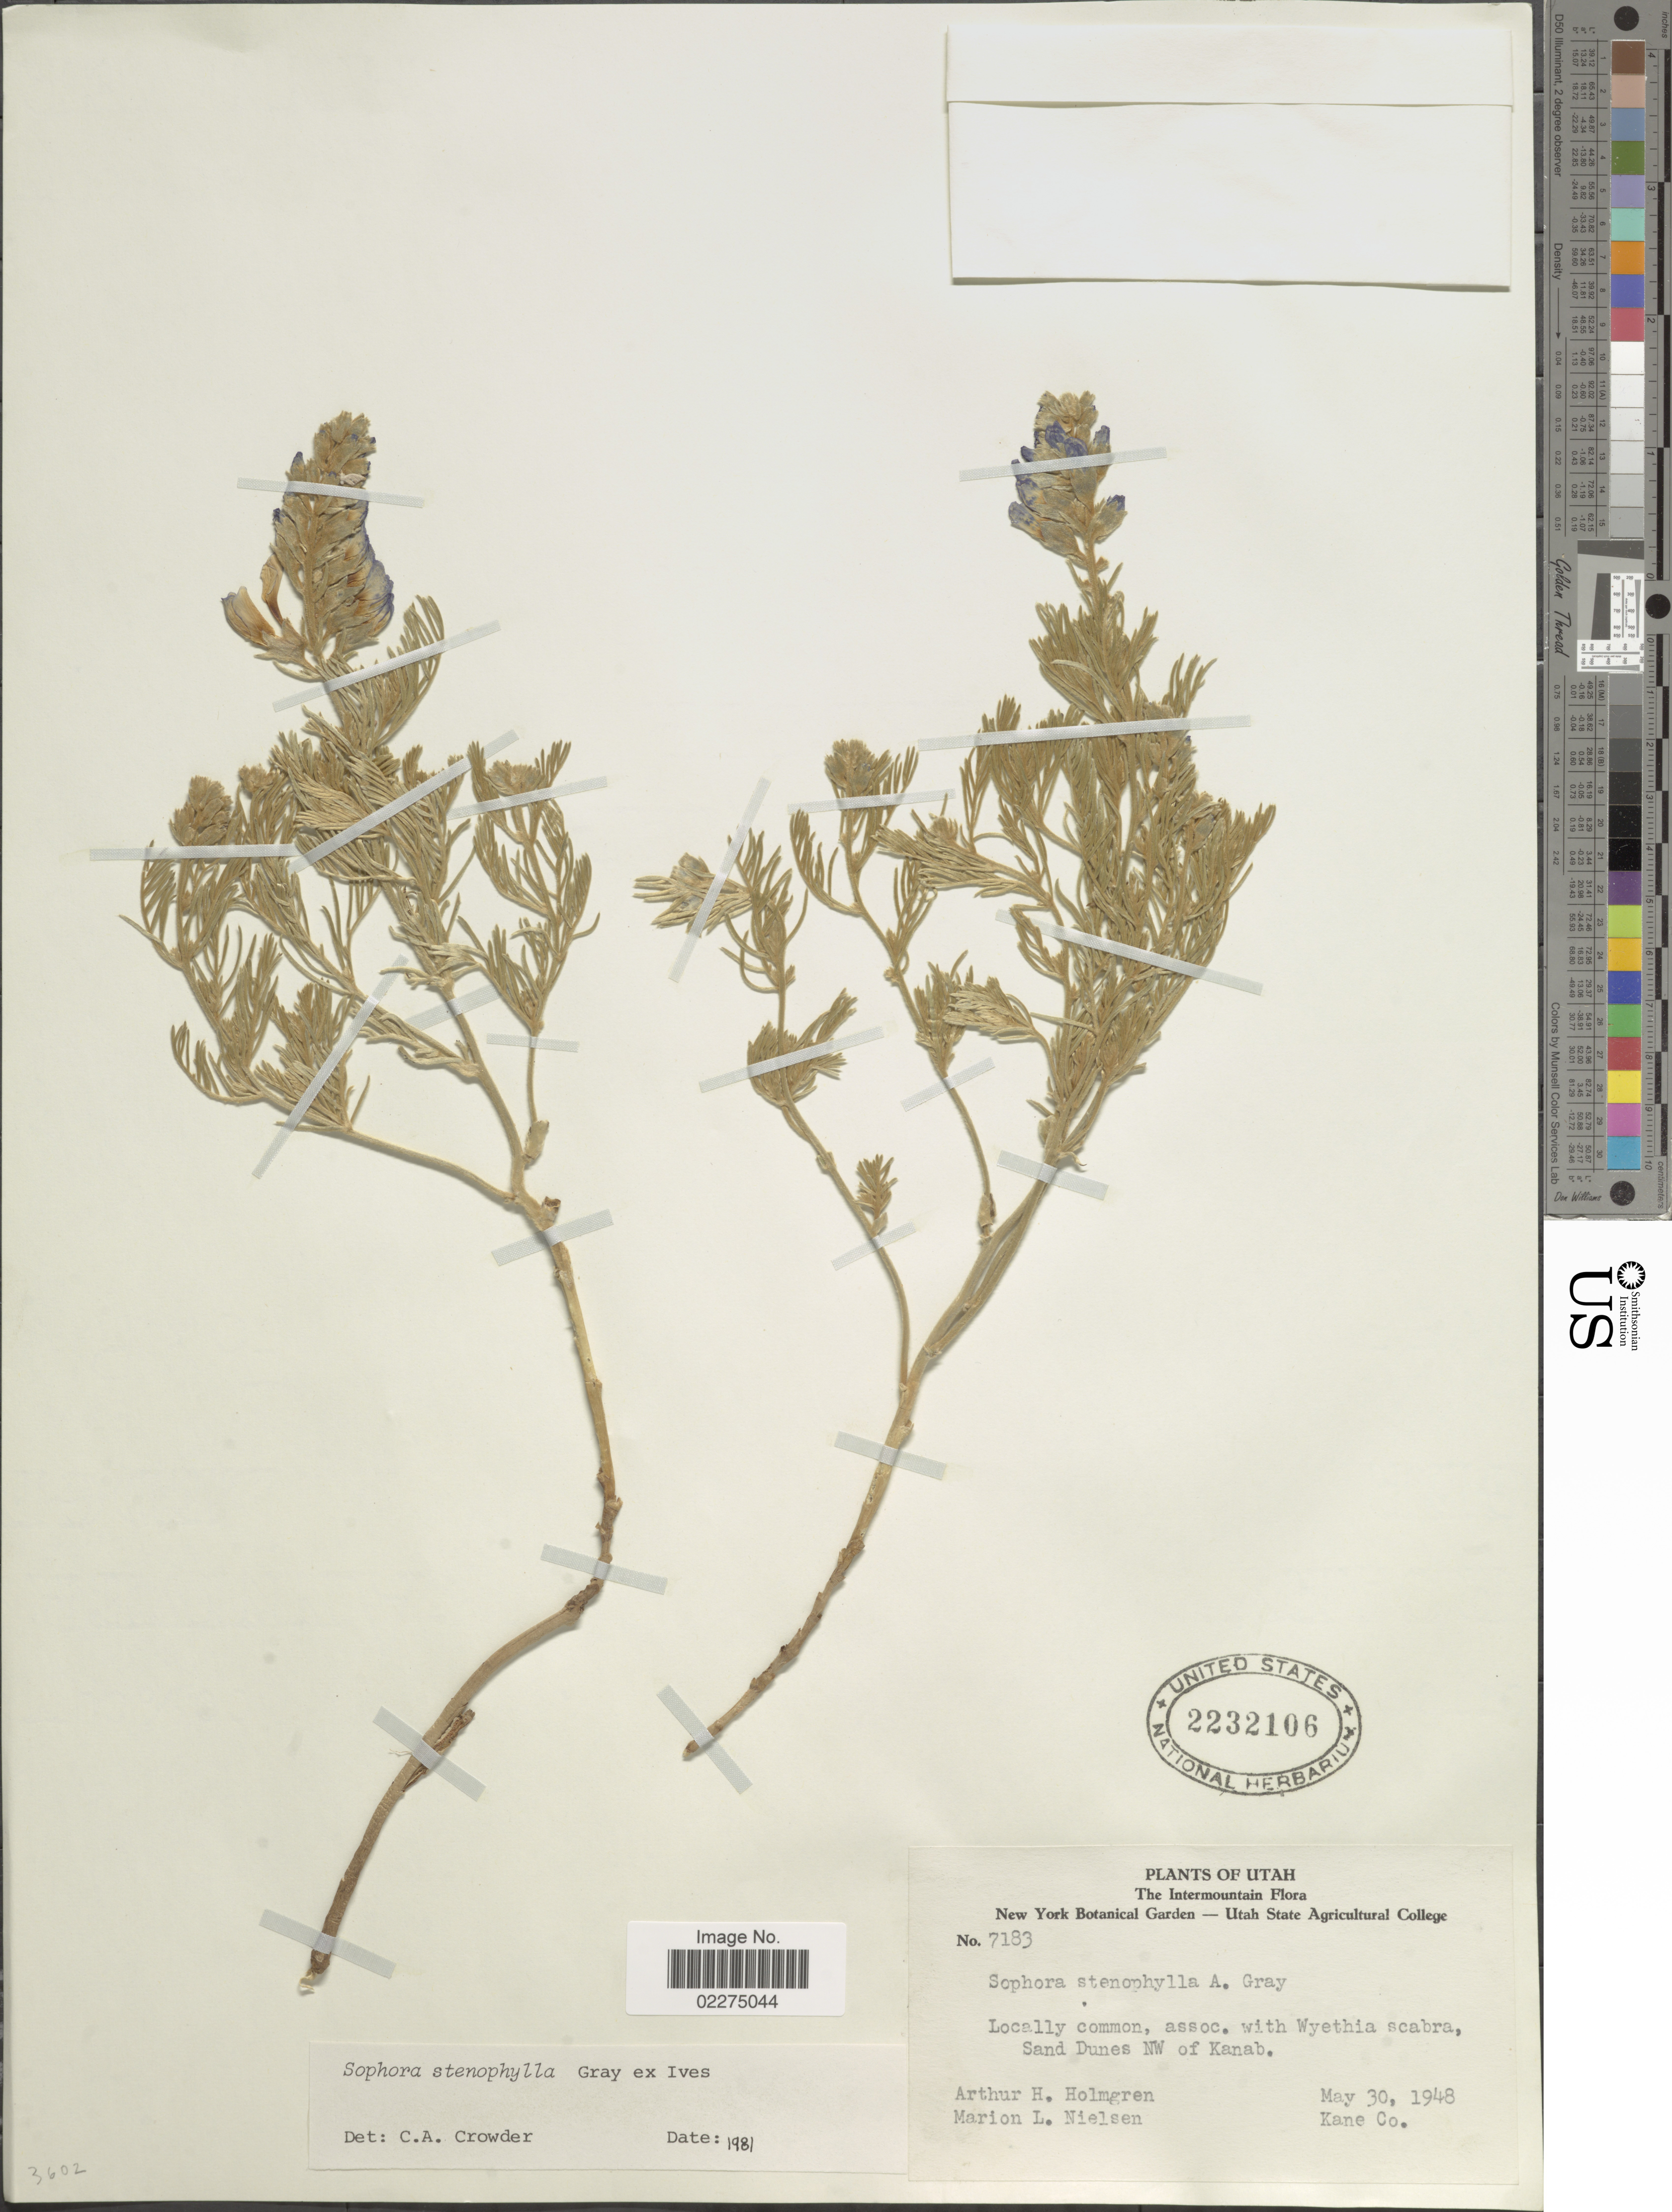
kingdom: Plantae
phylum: Tracheophyta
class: Magnoliopsida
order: Fabales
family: Fabaceae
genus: Sophora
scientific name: Sophora stenophylla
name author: A. Gray in Ives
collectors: A. H. Holmgren & M. Nielsen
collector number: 1783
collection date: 1948-05-30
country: United States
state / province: Utah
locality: NW of Kanab. The Intermountain. Kane Co.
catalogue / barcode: US 2232106